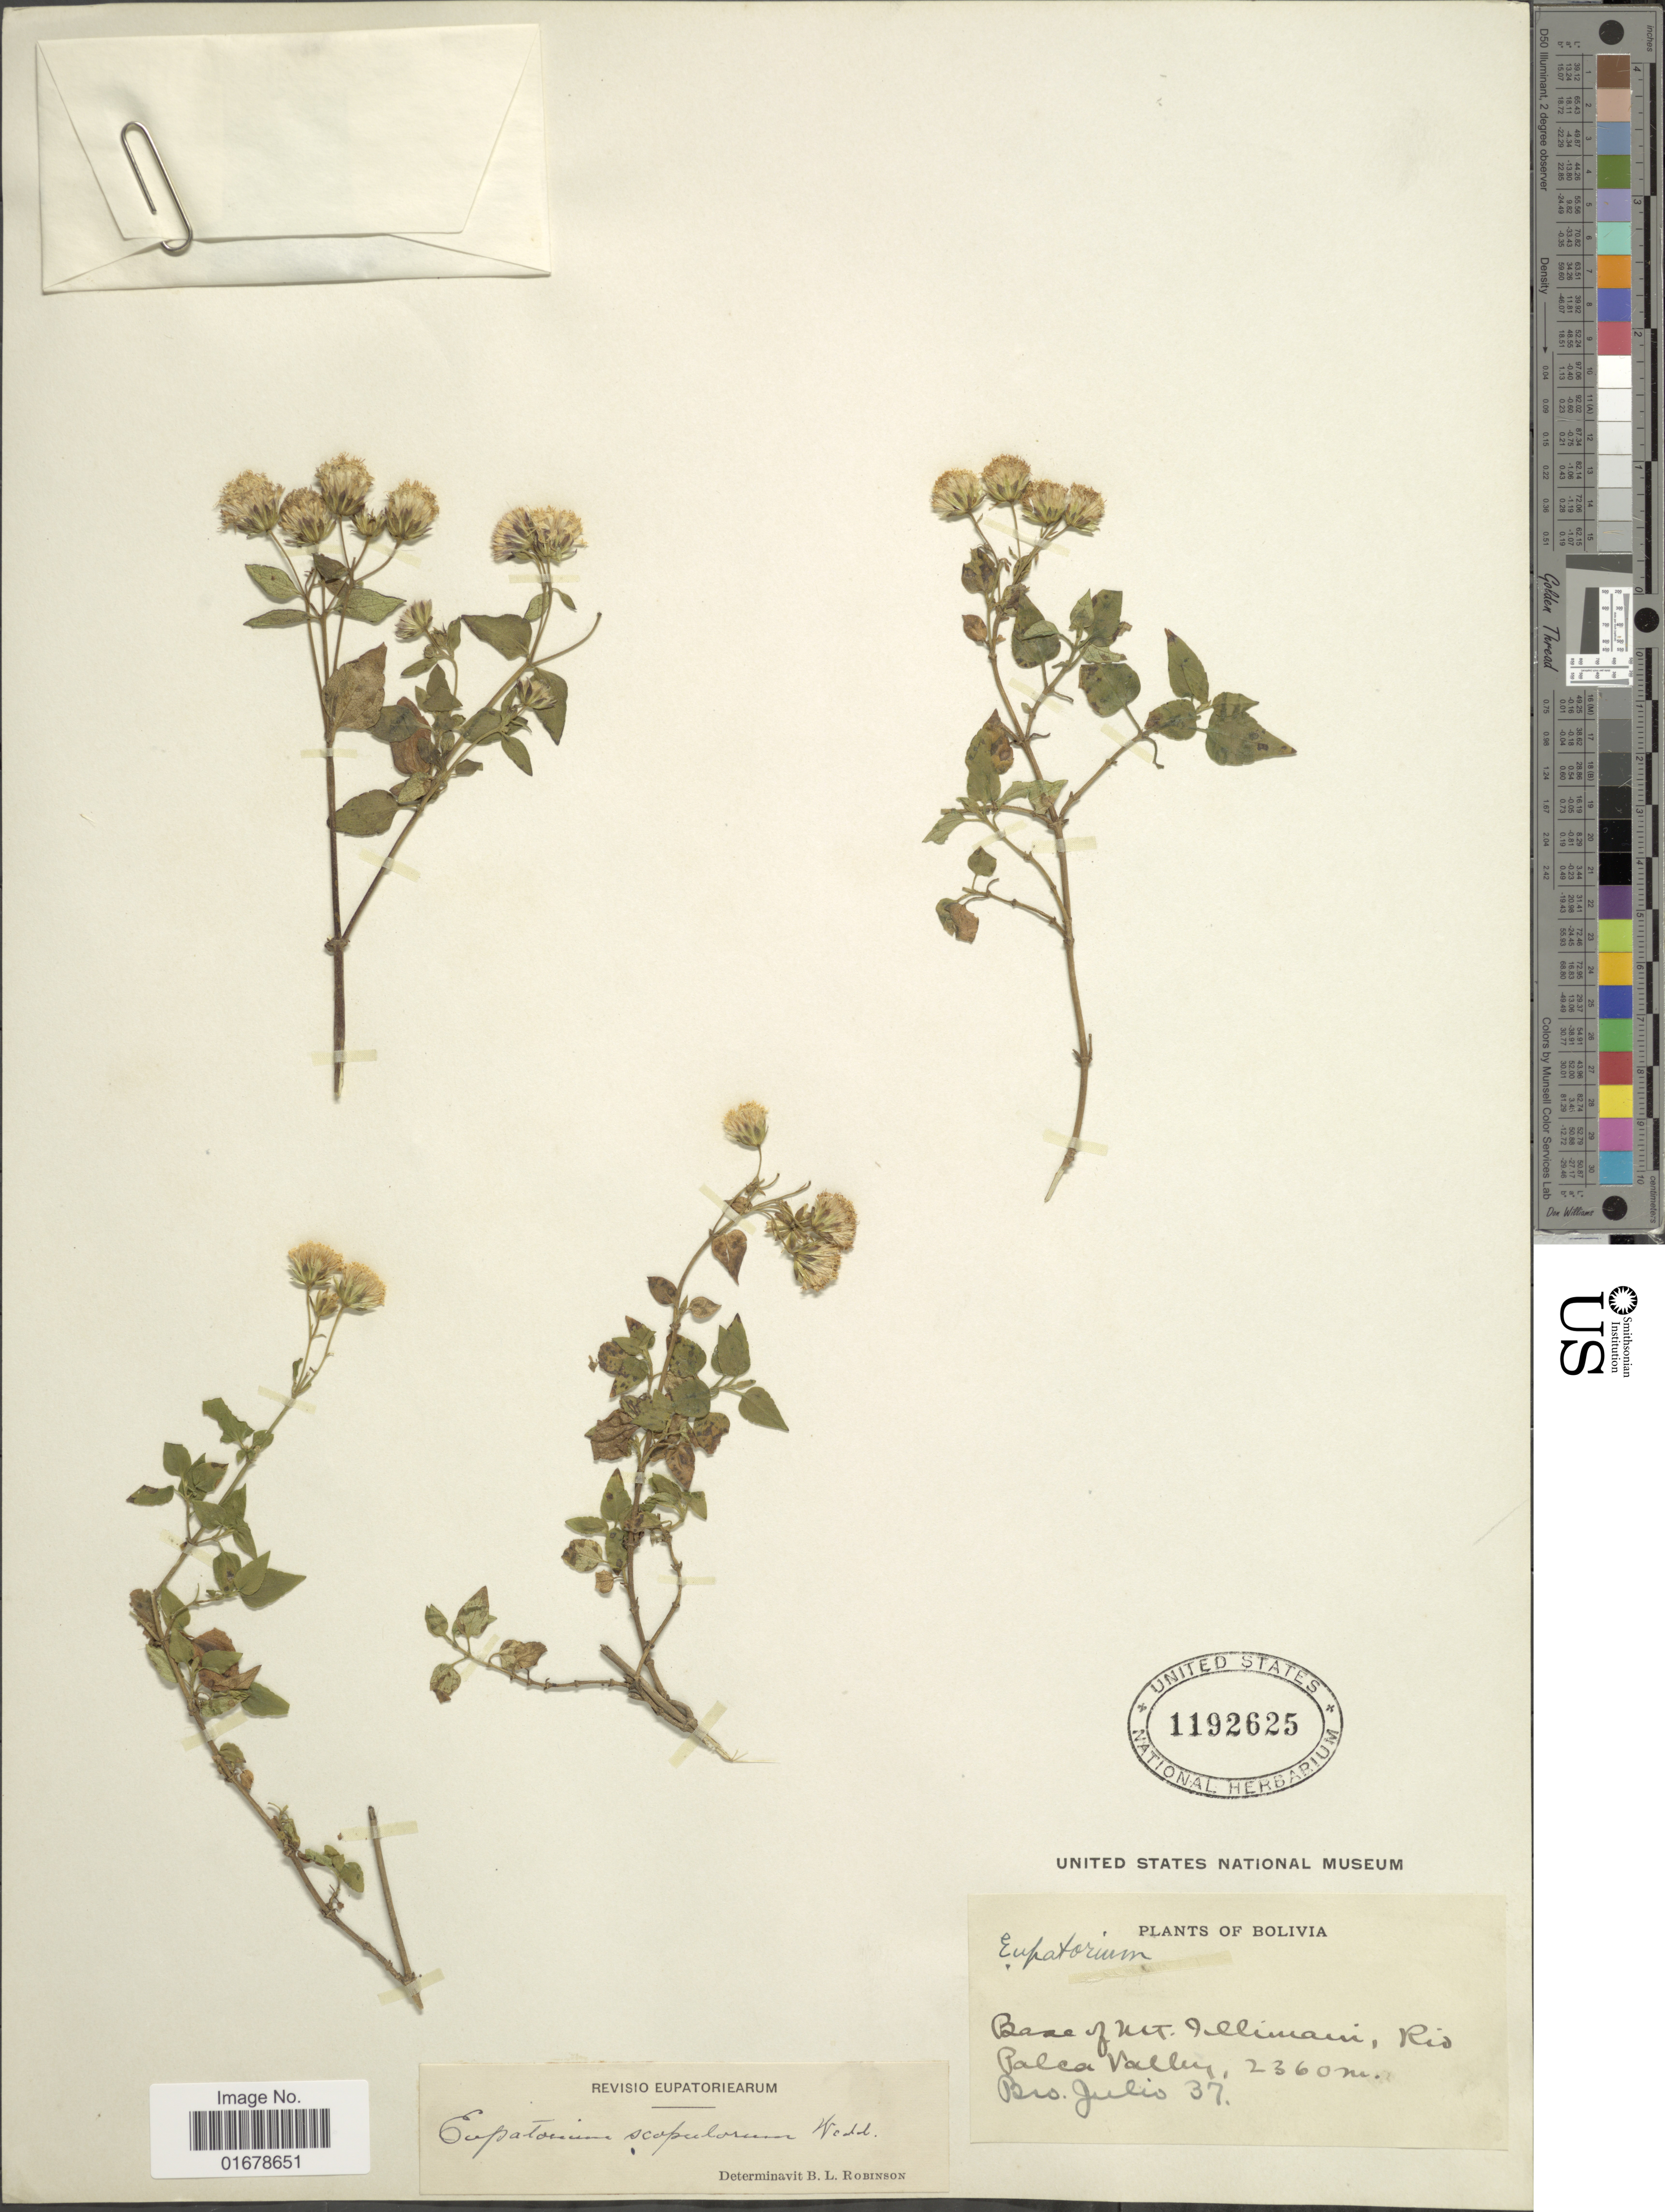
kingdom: Plantae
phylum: Tracheophyta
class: Magnoliopsida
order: Asterales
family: Asteraceae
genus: Ageratina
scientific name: Ageratina scopulorum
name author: (Wedd.) R.M. King & H. Rob.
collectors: Bro. Julio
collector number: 37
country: Bolivia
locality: Base of Mt. Illimami, Rio Palca Valley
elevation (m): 2360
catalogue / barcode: US 1192625